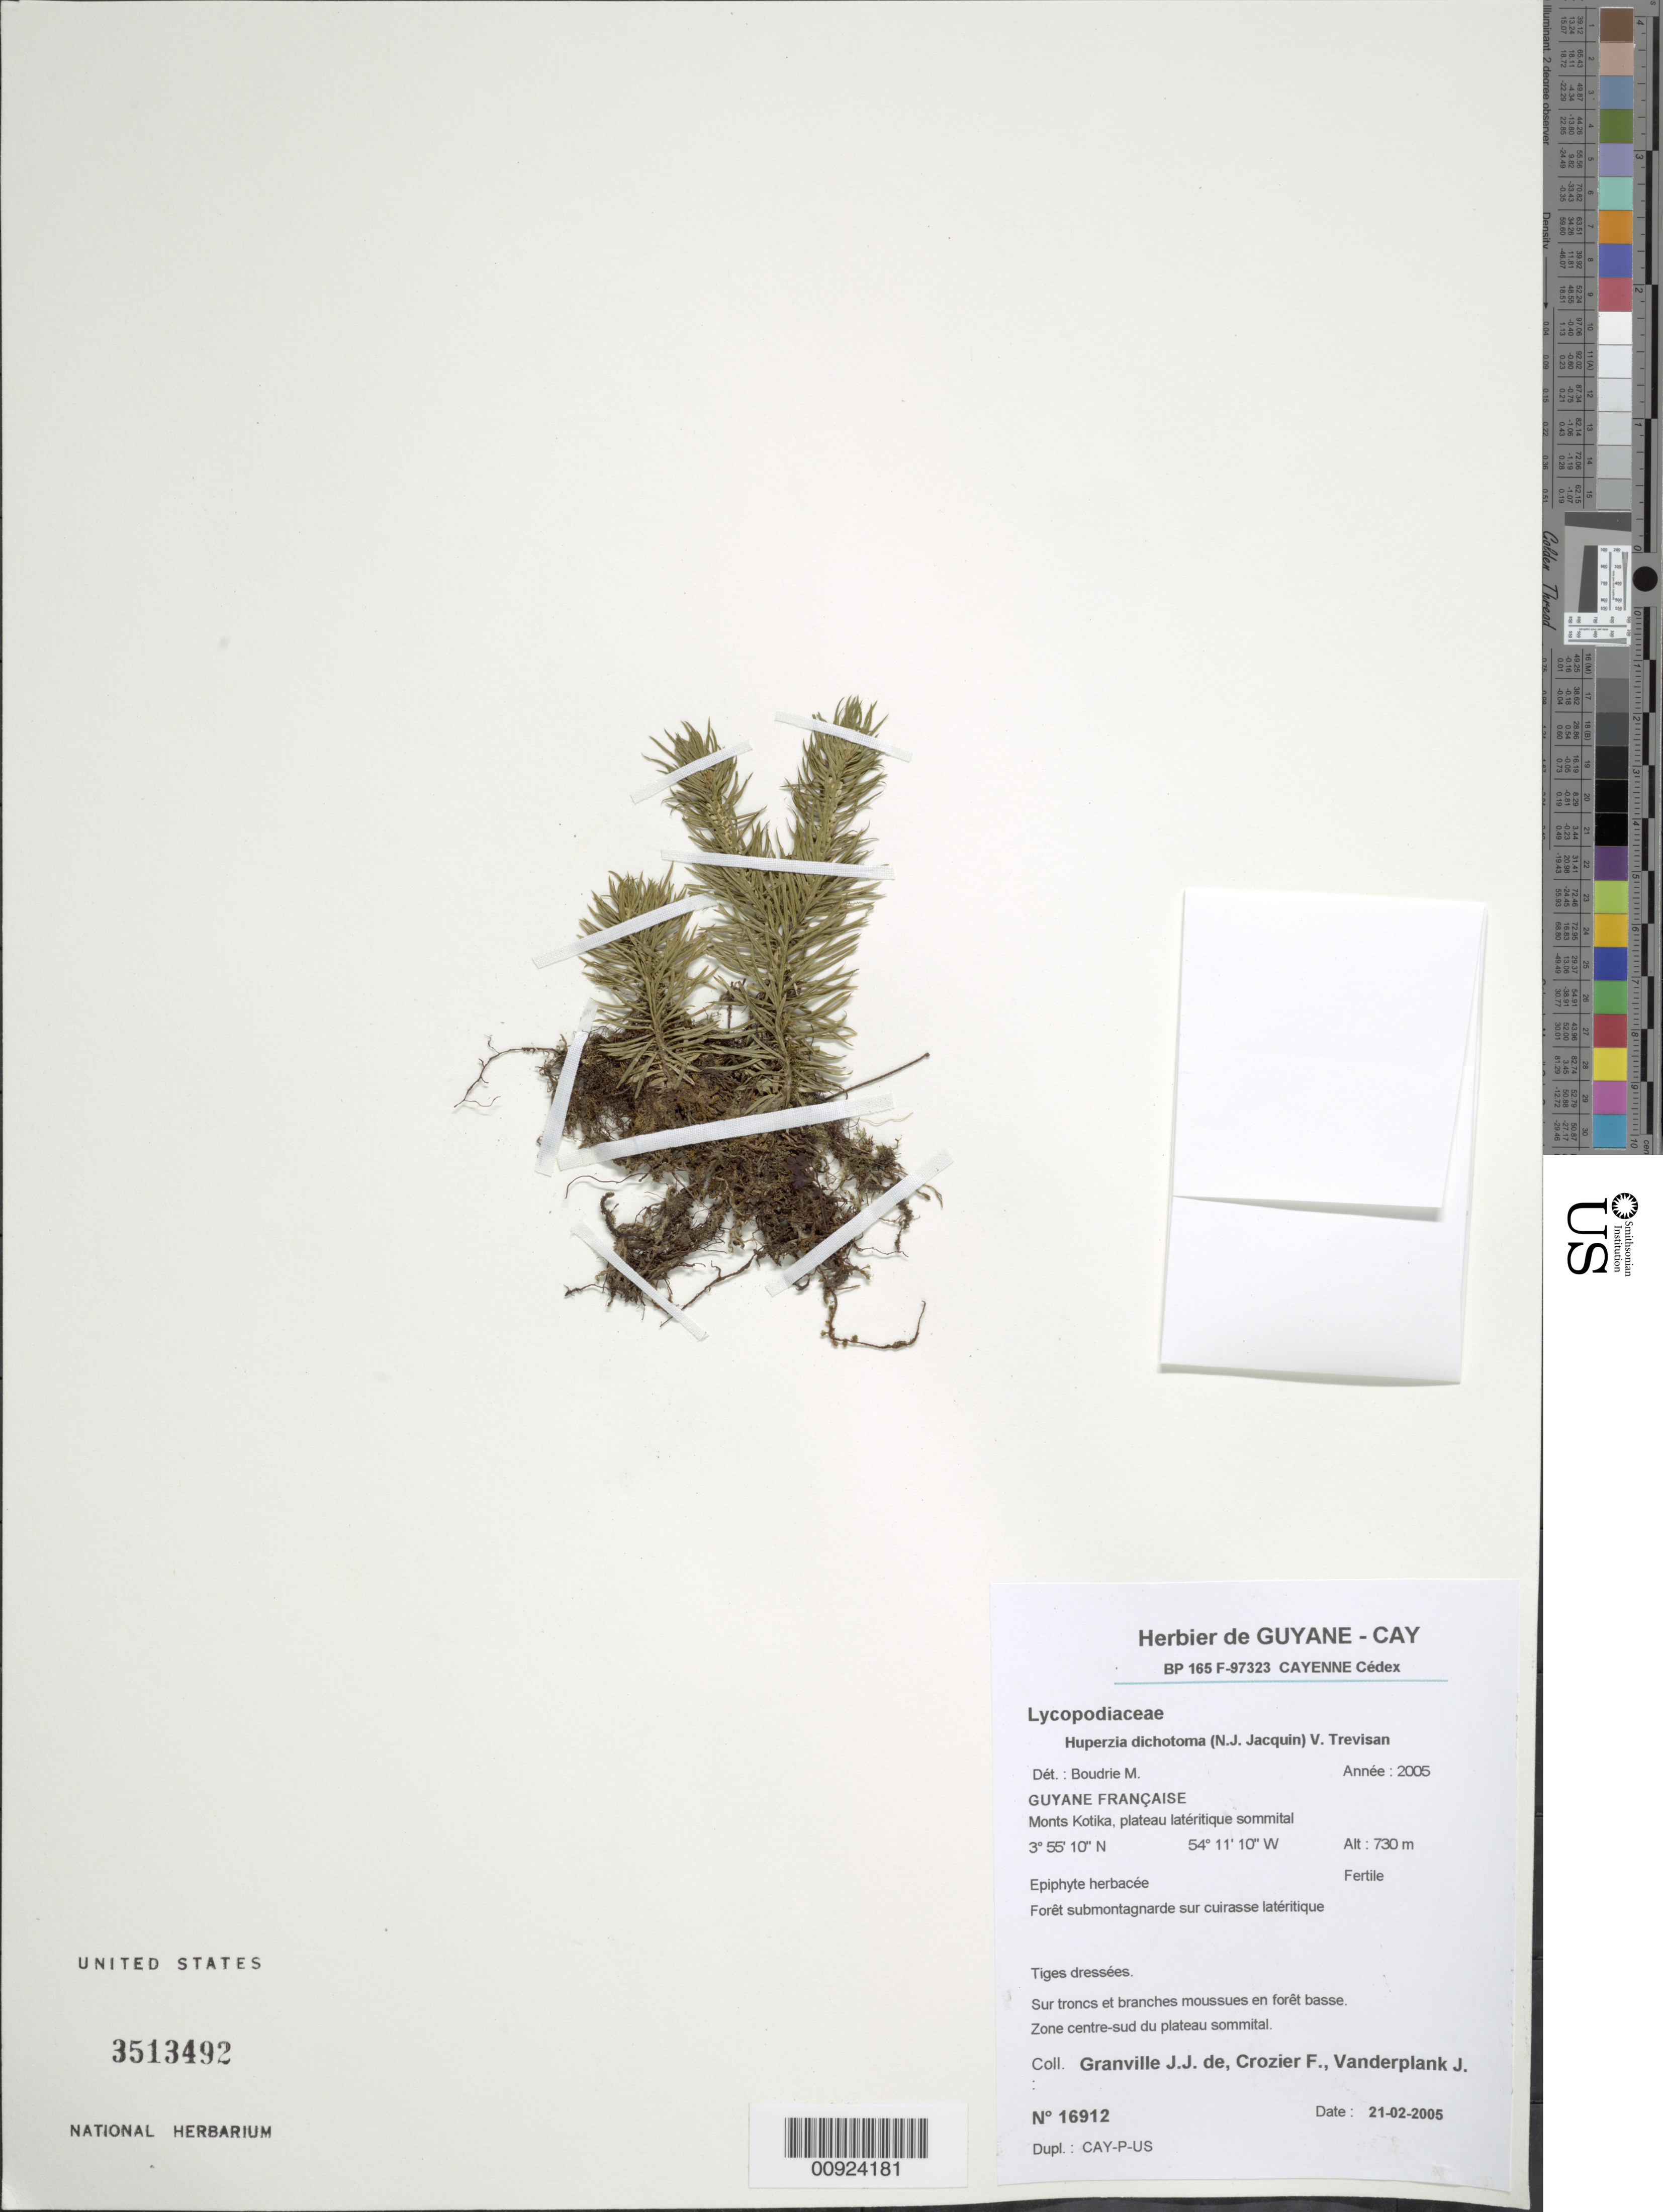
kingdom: Plantae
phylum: Tracheophyta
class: Lycopodiopsida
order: Lycopodiales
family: Lycopodiaceae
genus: Phlegmariurus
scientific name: Phlegmariurus dichotomus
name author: (Jacq.) W.H. Wagner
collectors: J.-J. de Granville, F. Crozier & J. Vanderplank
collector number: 16912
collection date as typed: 21-Feb-05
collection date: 2005-02-21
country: French Guiana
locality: Monts Kotika, zone centre-sud du plateau lateritique sommital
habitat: Foret submontagnarde sur cuirasse lateritique, sur troncs et branches moussues en foret base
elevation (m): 730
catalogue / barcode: US 3513492